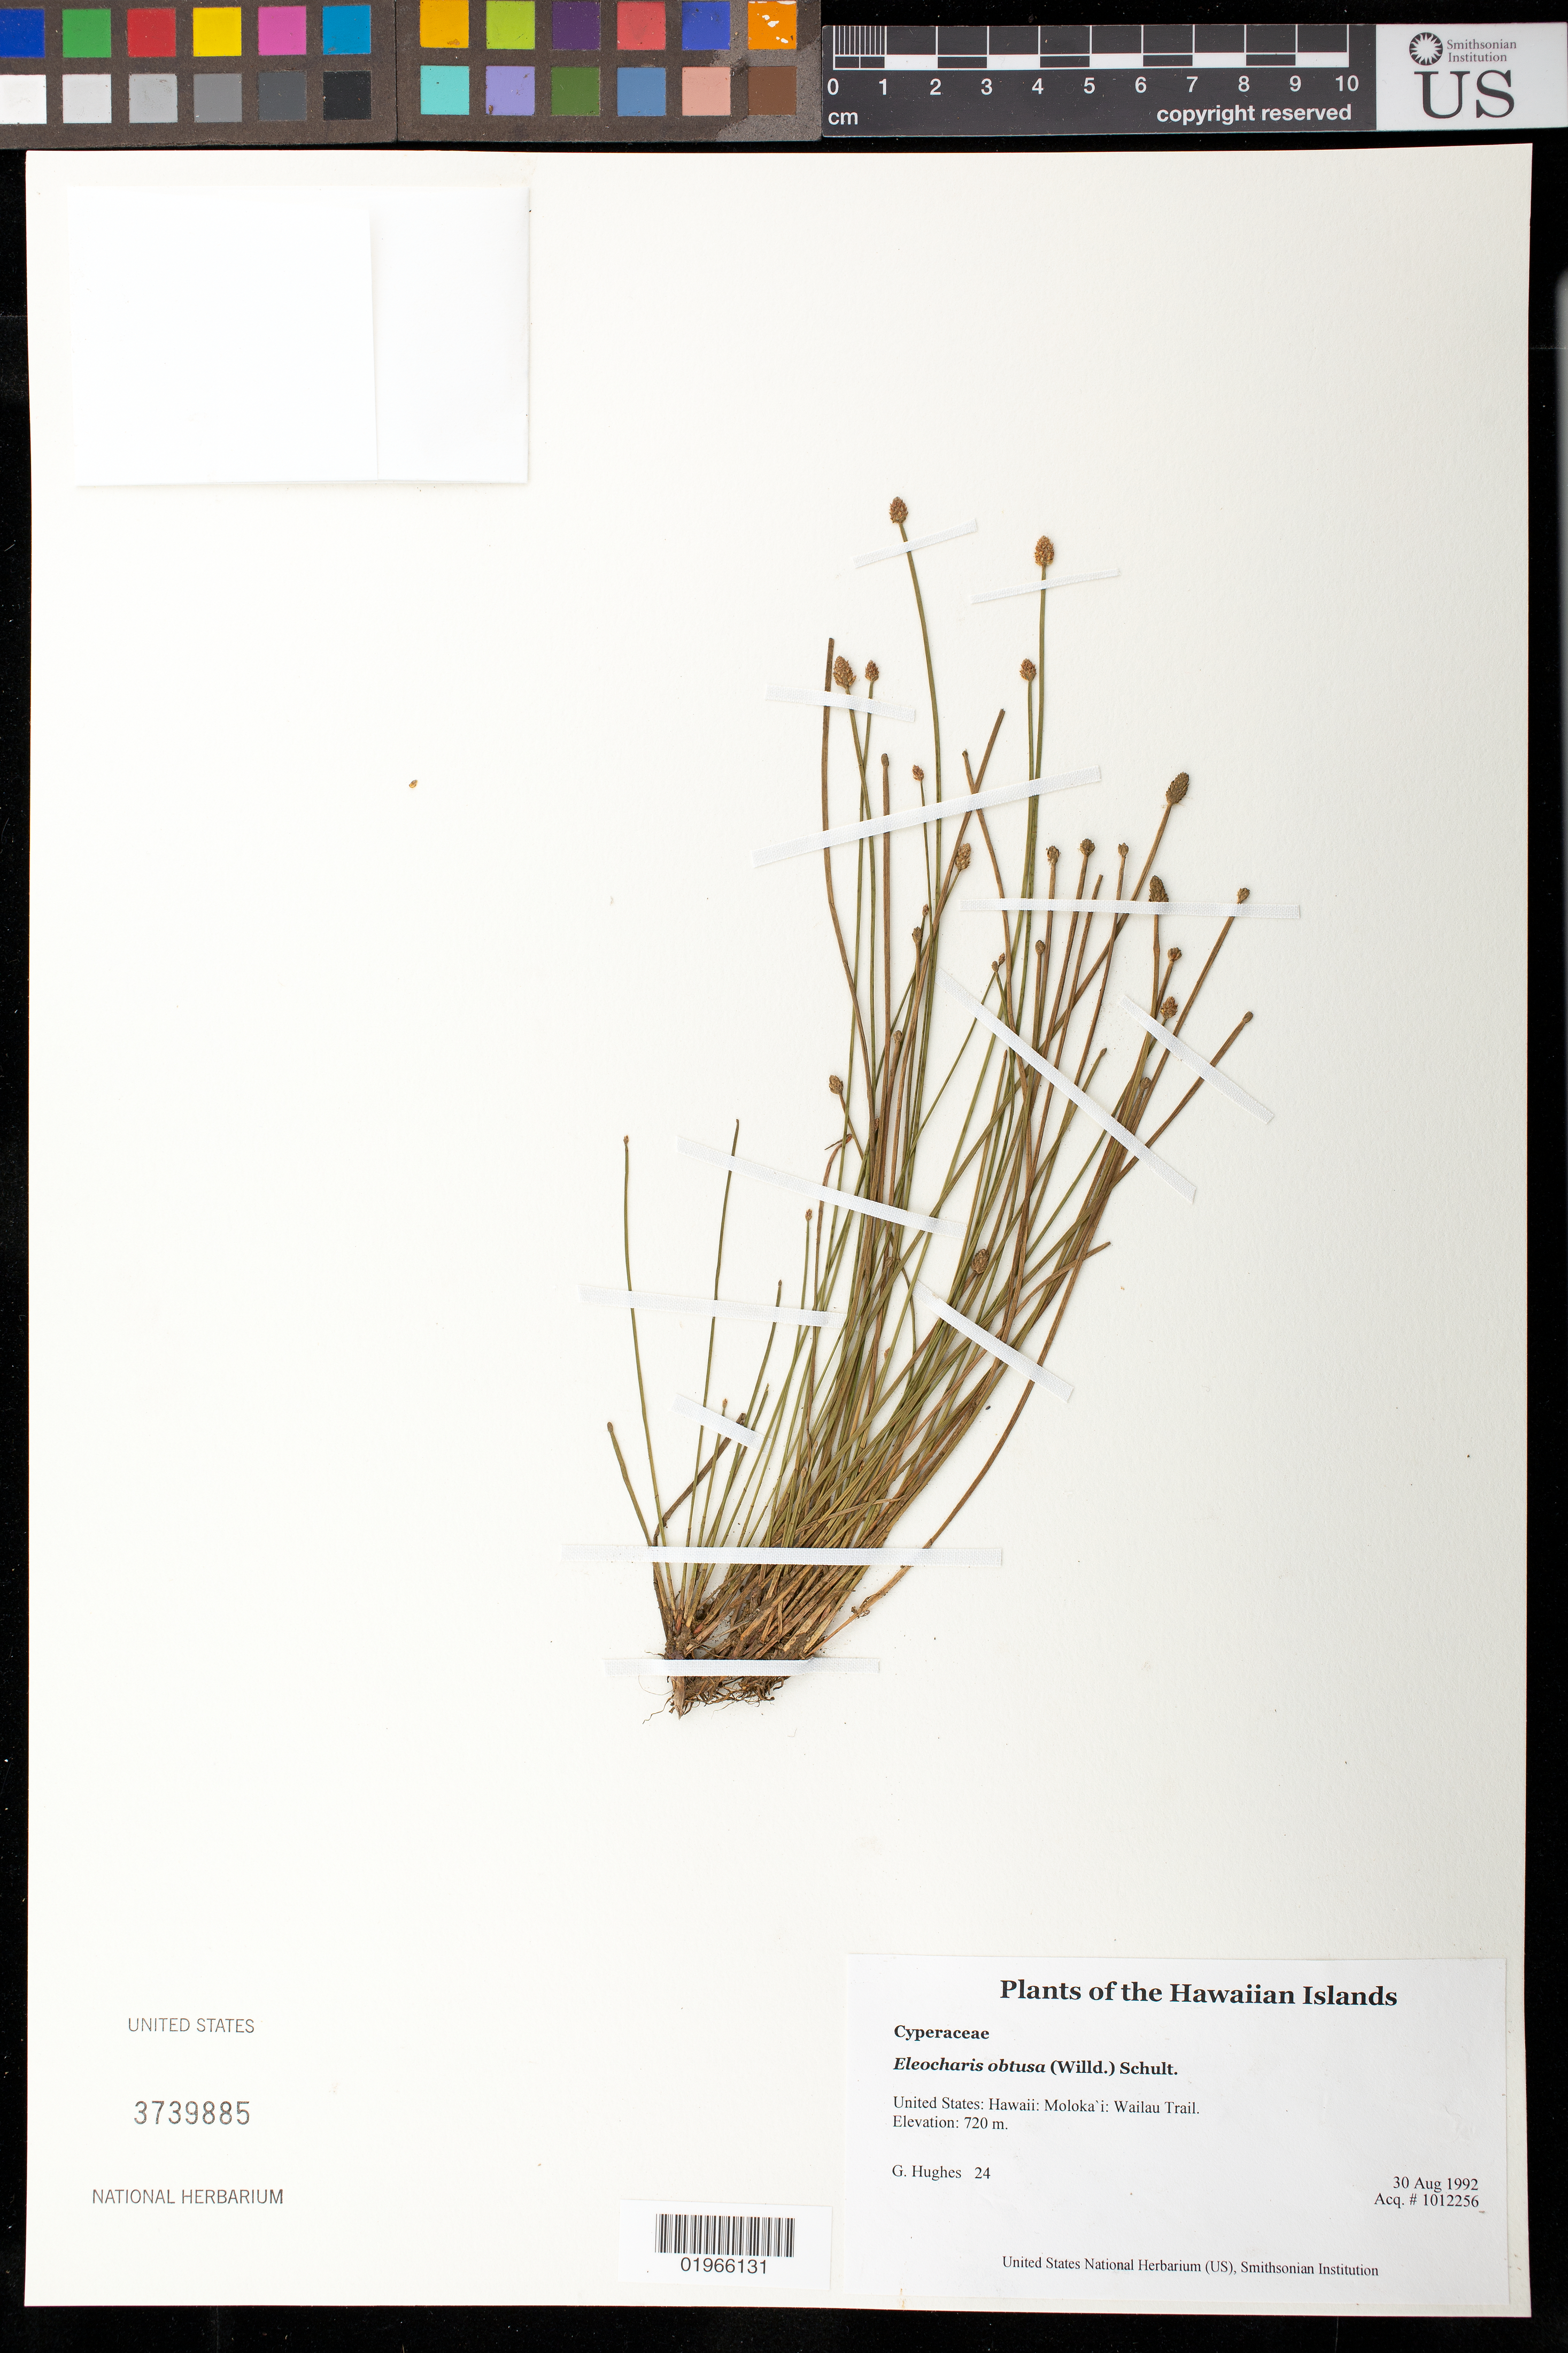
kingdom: Plantae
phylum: Tracheophyta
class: Liliopsida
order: Poales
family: Cyperaceae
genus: Eleocharis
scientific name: Eleocharis obtusa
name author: (Willd.) Schult.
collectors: G. Hughes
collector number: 24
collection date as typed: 8-30-92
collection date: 1992-08-30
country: United States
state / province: Hawaii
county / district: Maui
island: Moloka'i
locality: Wailau Trail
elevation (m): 720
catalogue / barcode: US 3739885